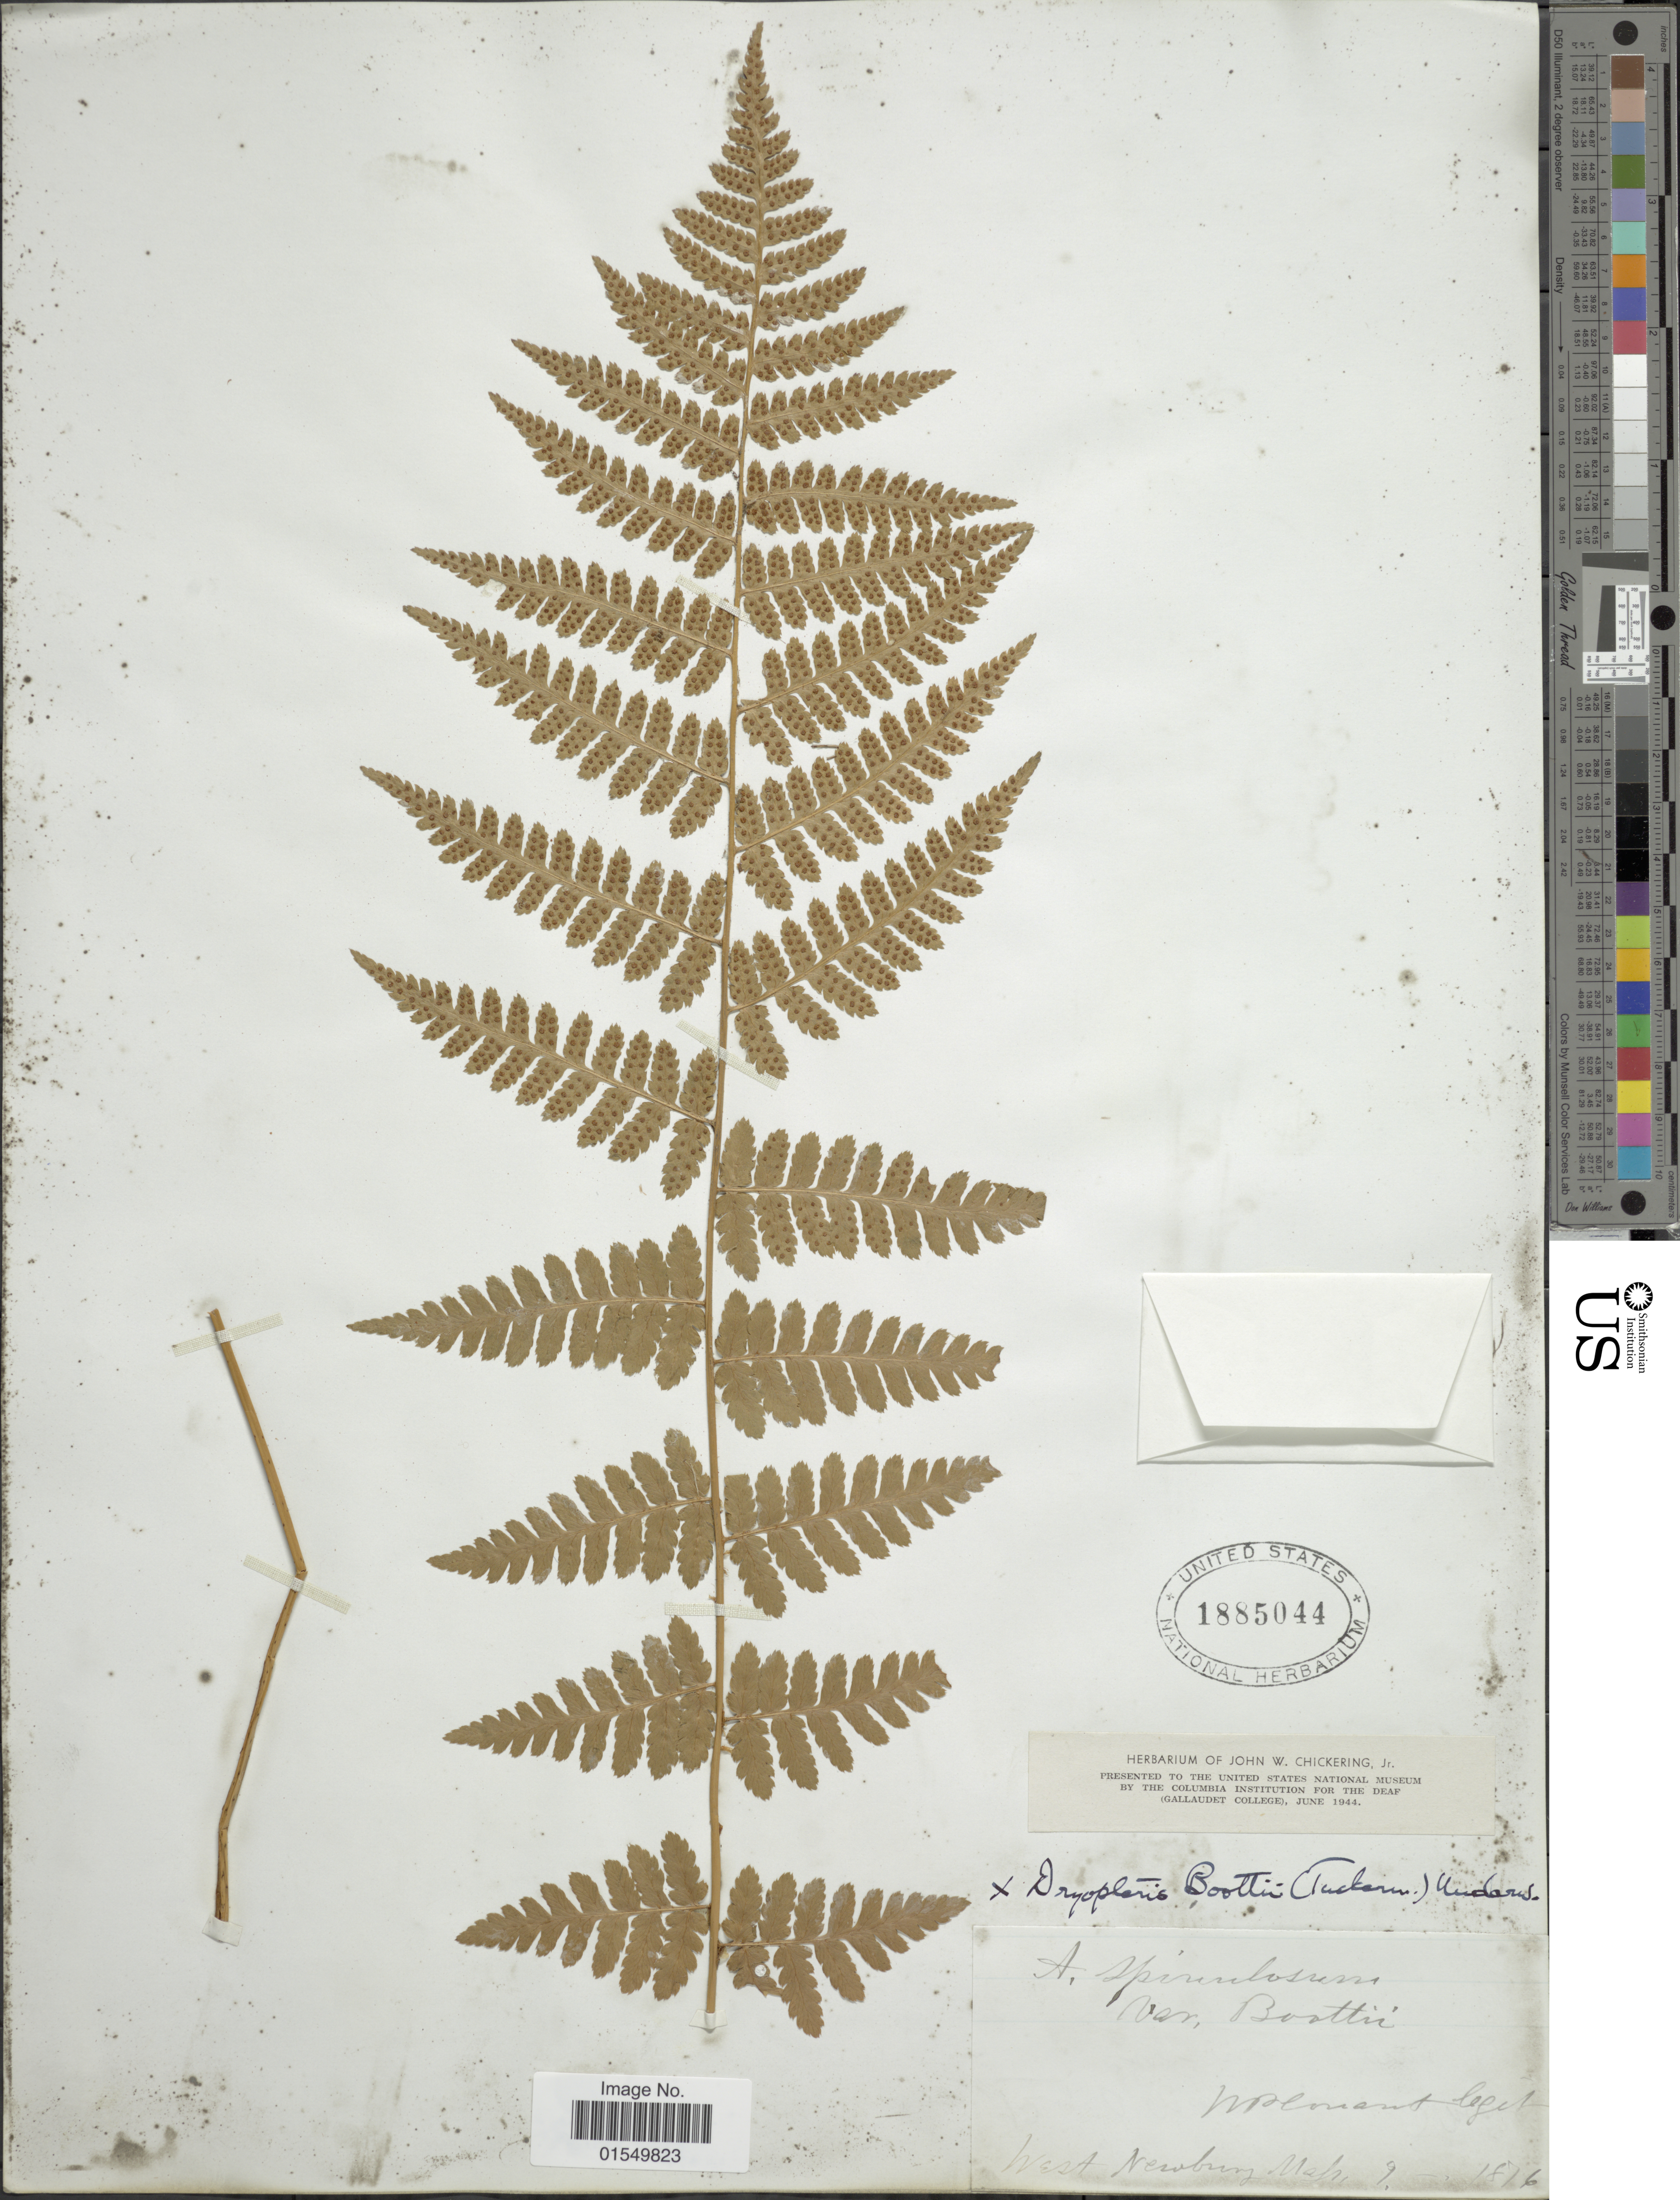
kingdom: Plantae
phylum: Tracheophyta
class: Polypodiopsida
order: Polypodiales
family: Dryopteridaceae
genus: Dryopteris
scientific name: Dryopteris x boottii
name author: Underw.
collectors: W. P. Conant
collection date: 1876-09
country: United States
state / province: Massachusetts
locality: West Newbury, Mass.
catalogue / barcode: US 1885044